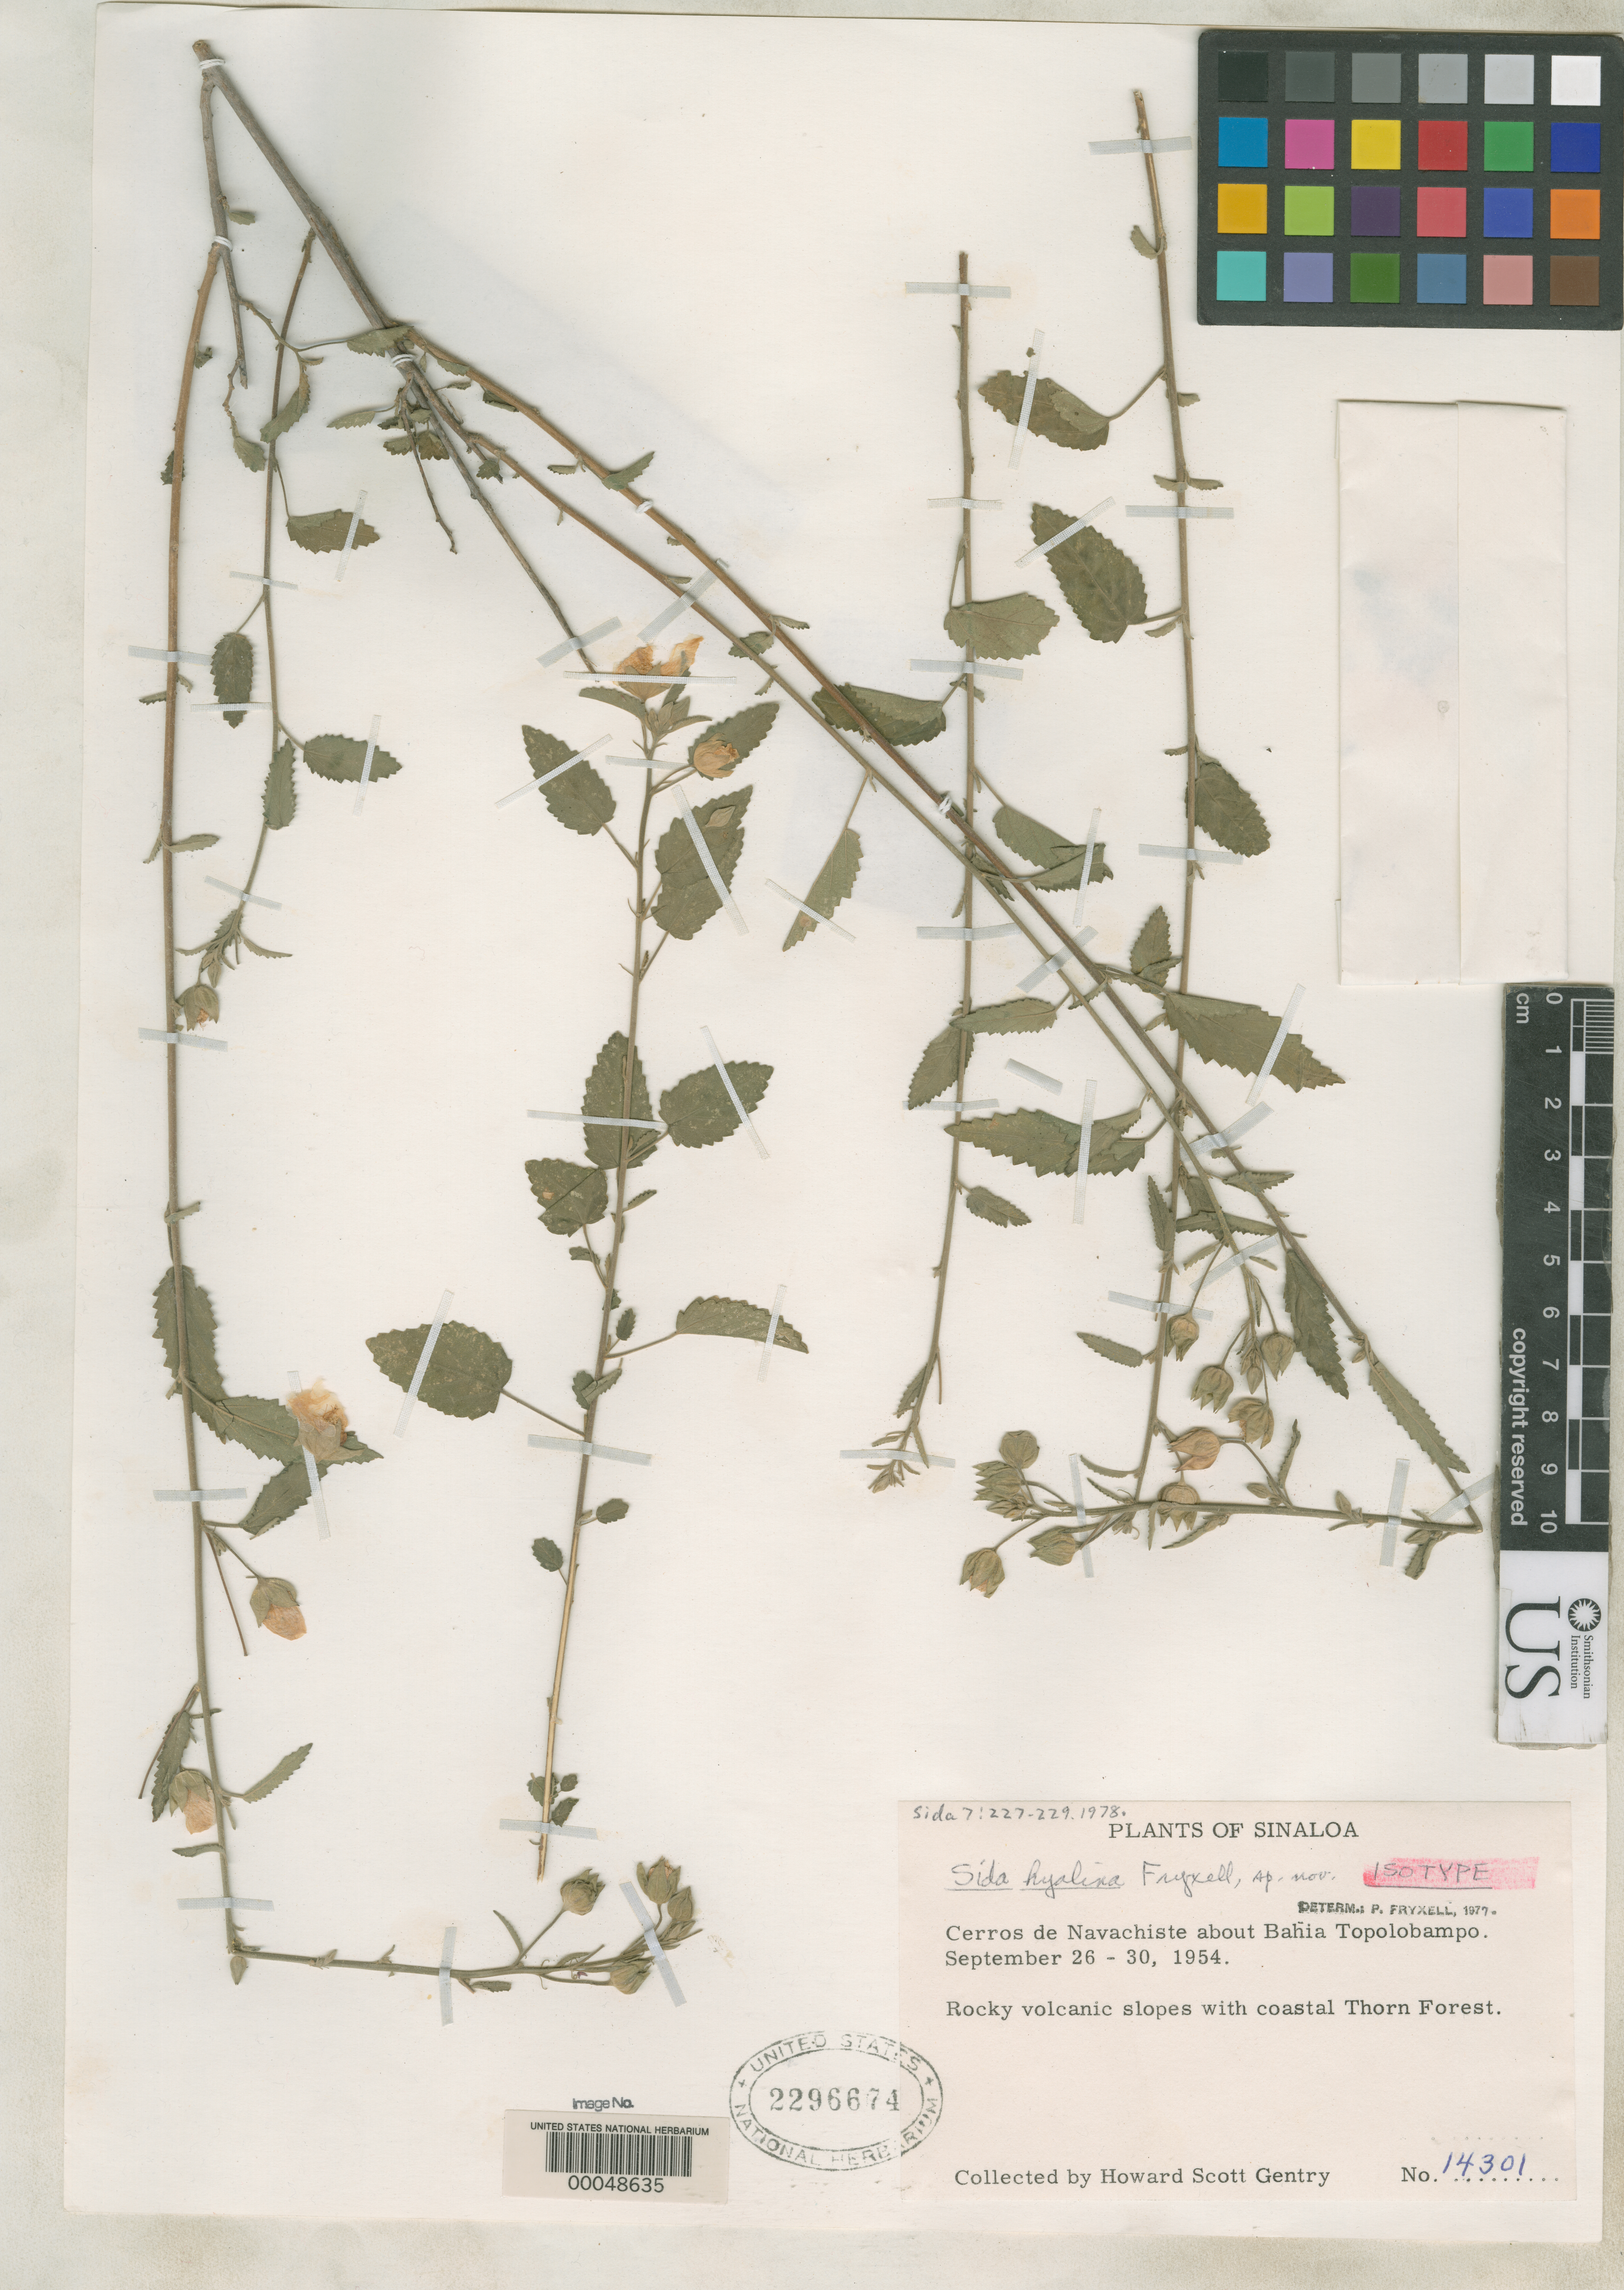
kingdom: Plantae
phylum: Tracheophyta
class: Magnoliopsida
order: Malvales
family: Malvaceae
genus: Sida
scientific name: Sida hyalina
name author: Fryxell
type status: Isotype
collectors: H. S. Gentry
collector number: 14301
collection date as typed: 26 Sep 1954 to 30 Sep 1954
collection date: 1954-09-26/1954-09-30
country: Mexico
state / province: Sinaloa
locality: Cerros de Navachiste about Bahia to Polobampo.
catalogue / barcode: US 2296674